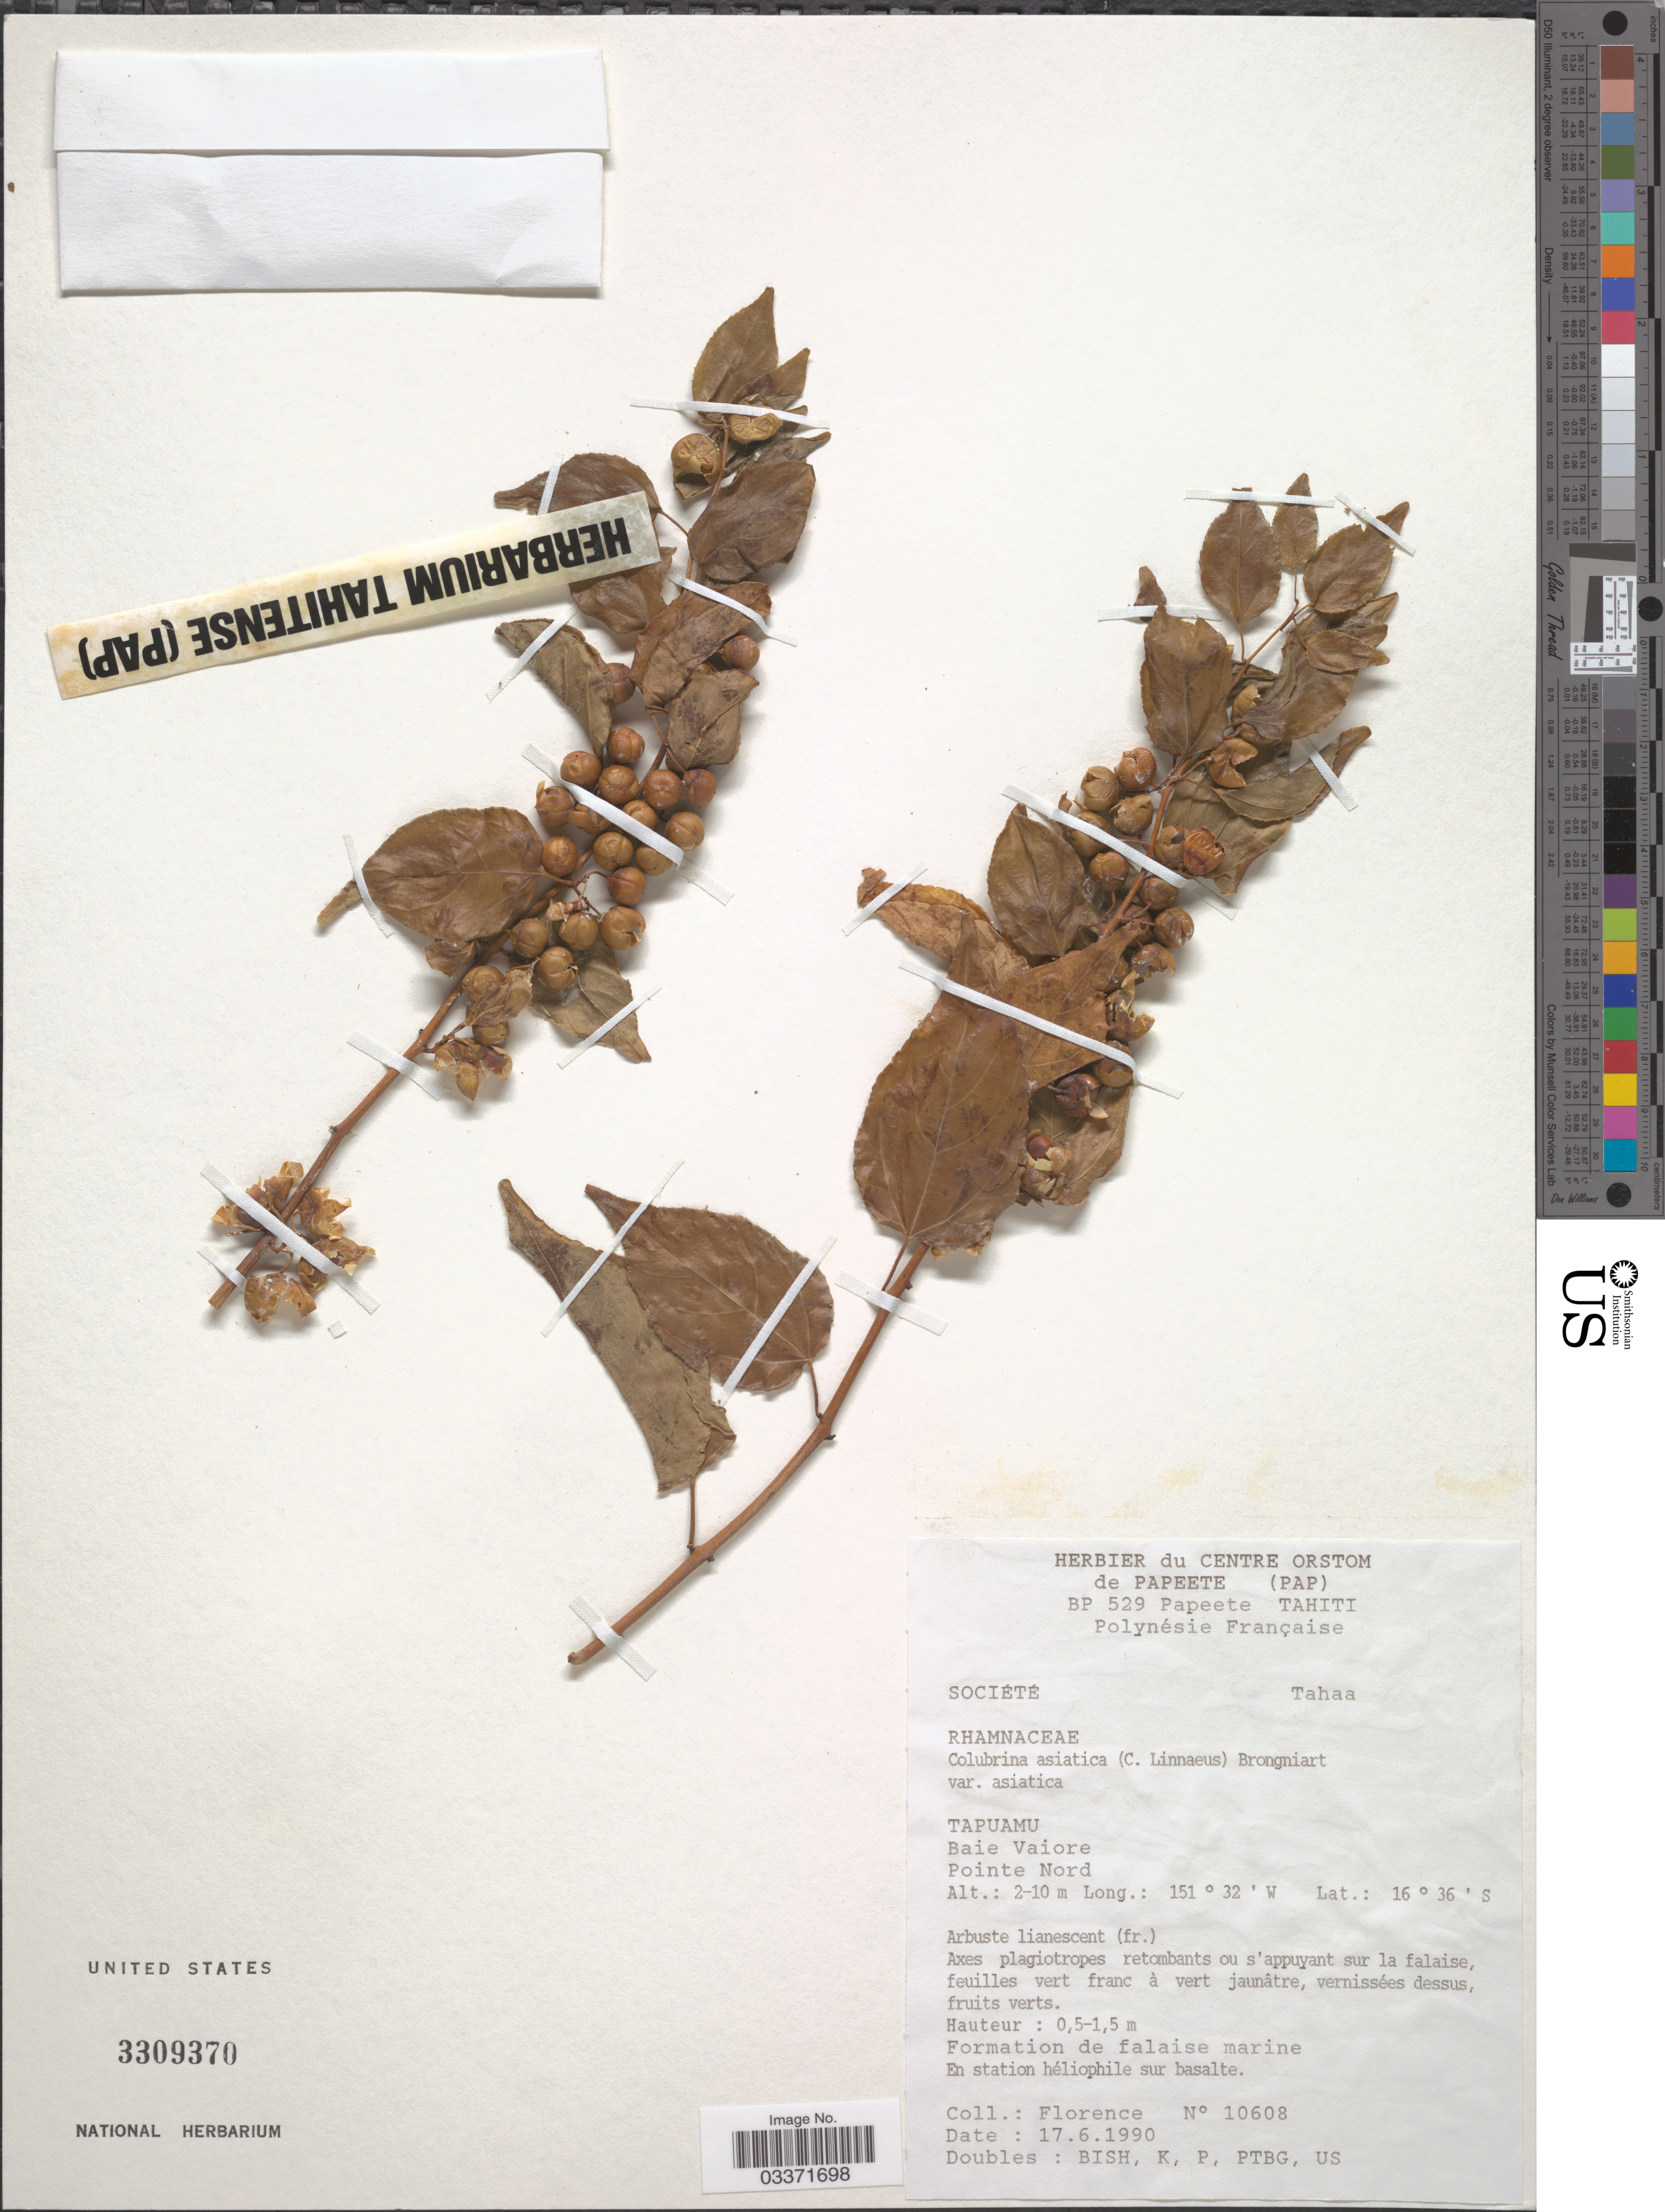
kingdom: Plantae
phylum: Tracheophyta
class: Magnoliopsida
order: Rosales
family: Rhamnaceae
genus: Colubrina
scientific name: Colubrina asiatica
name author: (L.) Brongn.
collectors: -. Florence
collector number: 10608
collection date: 1990-06-17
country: French Polynesia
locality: Société, Tahaa, Tapuamu, Baie Vaiore, Pointe Nord.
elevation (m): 2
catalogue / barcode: US 3309370